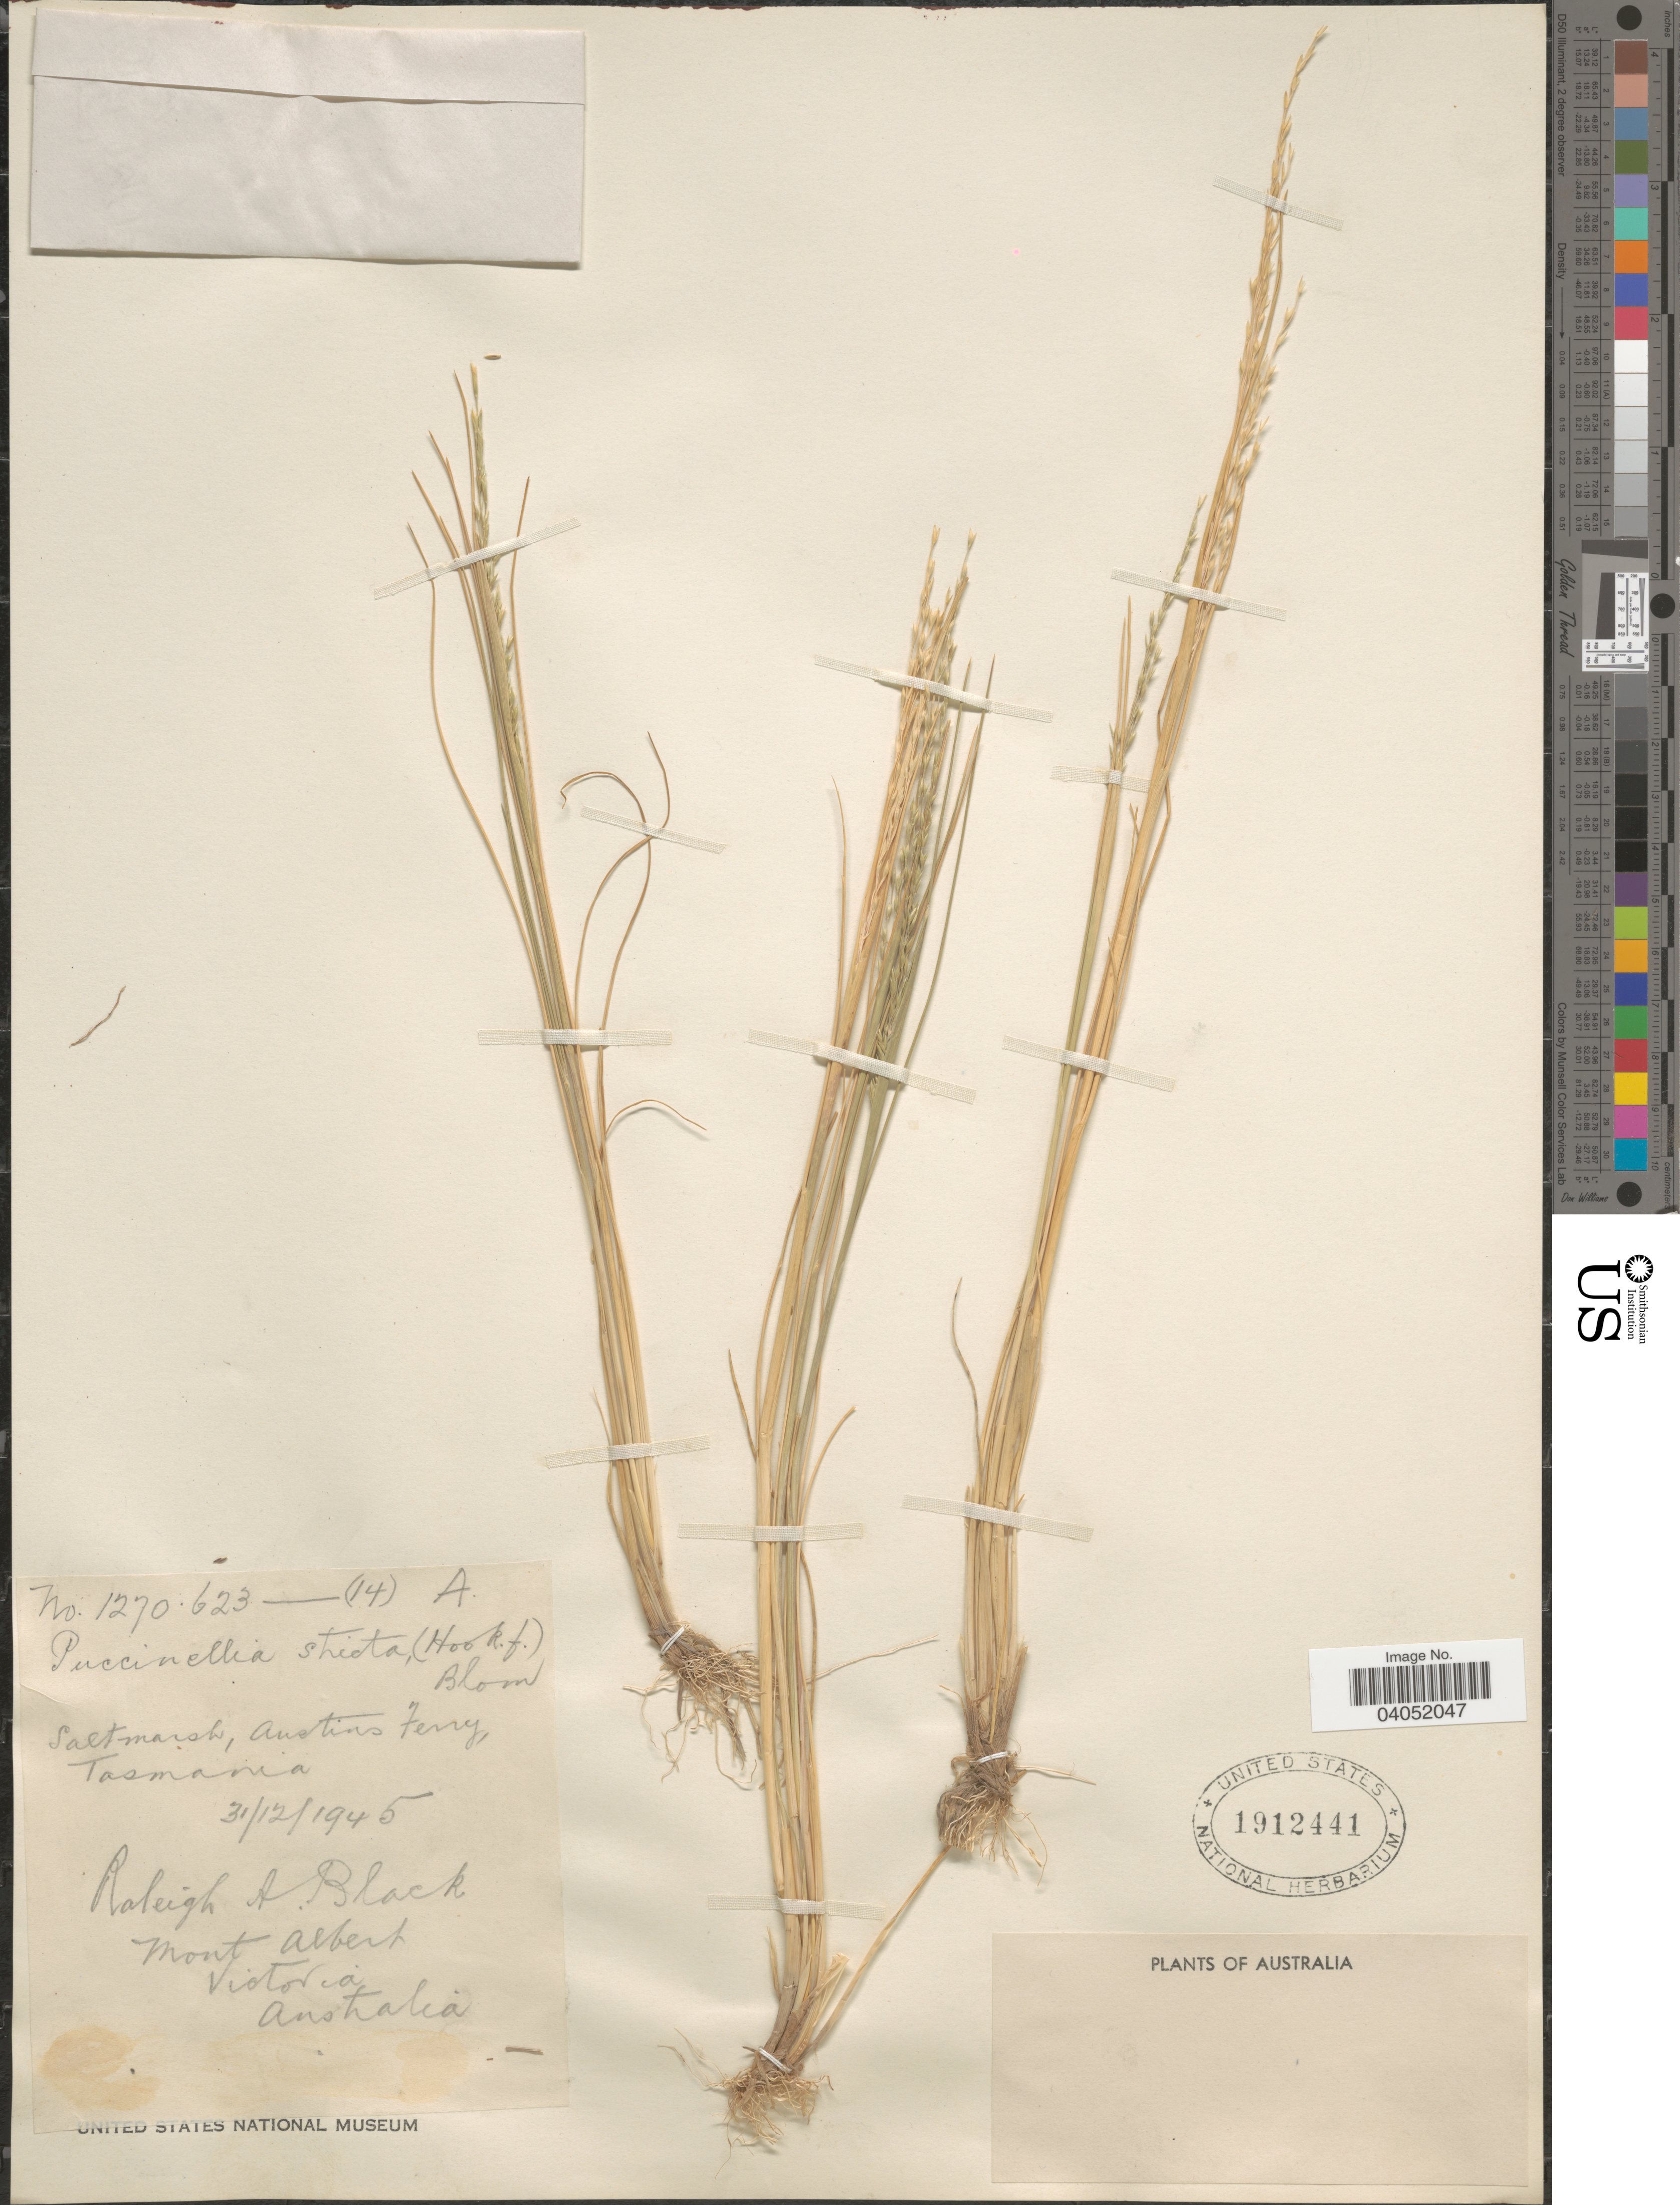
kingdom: Plantae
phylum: Tracheophyta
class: Liliopsida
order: Poales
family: Poaceae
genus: Puccinellia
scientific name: Puccinellia stricta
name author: Keng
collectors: R. A. Black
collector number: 1270.623(14)A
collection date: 1945-12-31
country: Australia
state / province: Tasmania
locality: Salt marsh, Austins Ferry.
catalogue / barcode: US 1912441